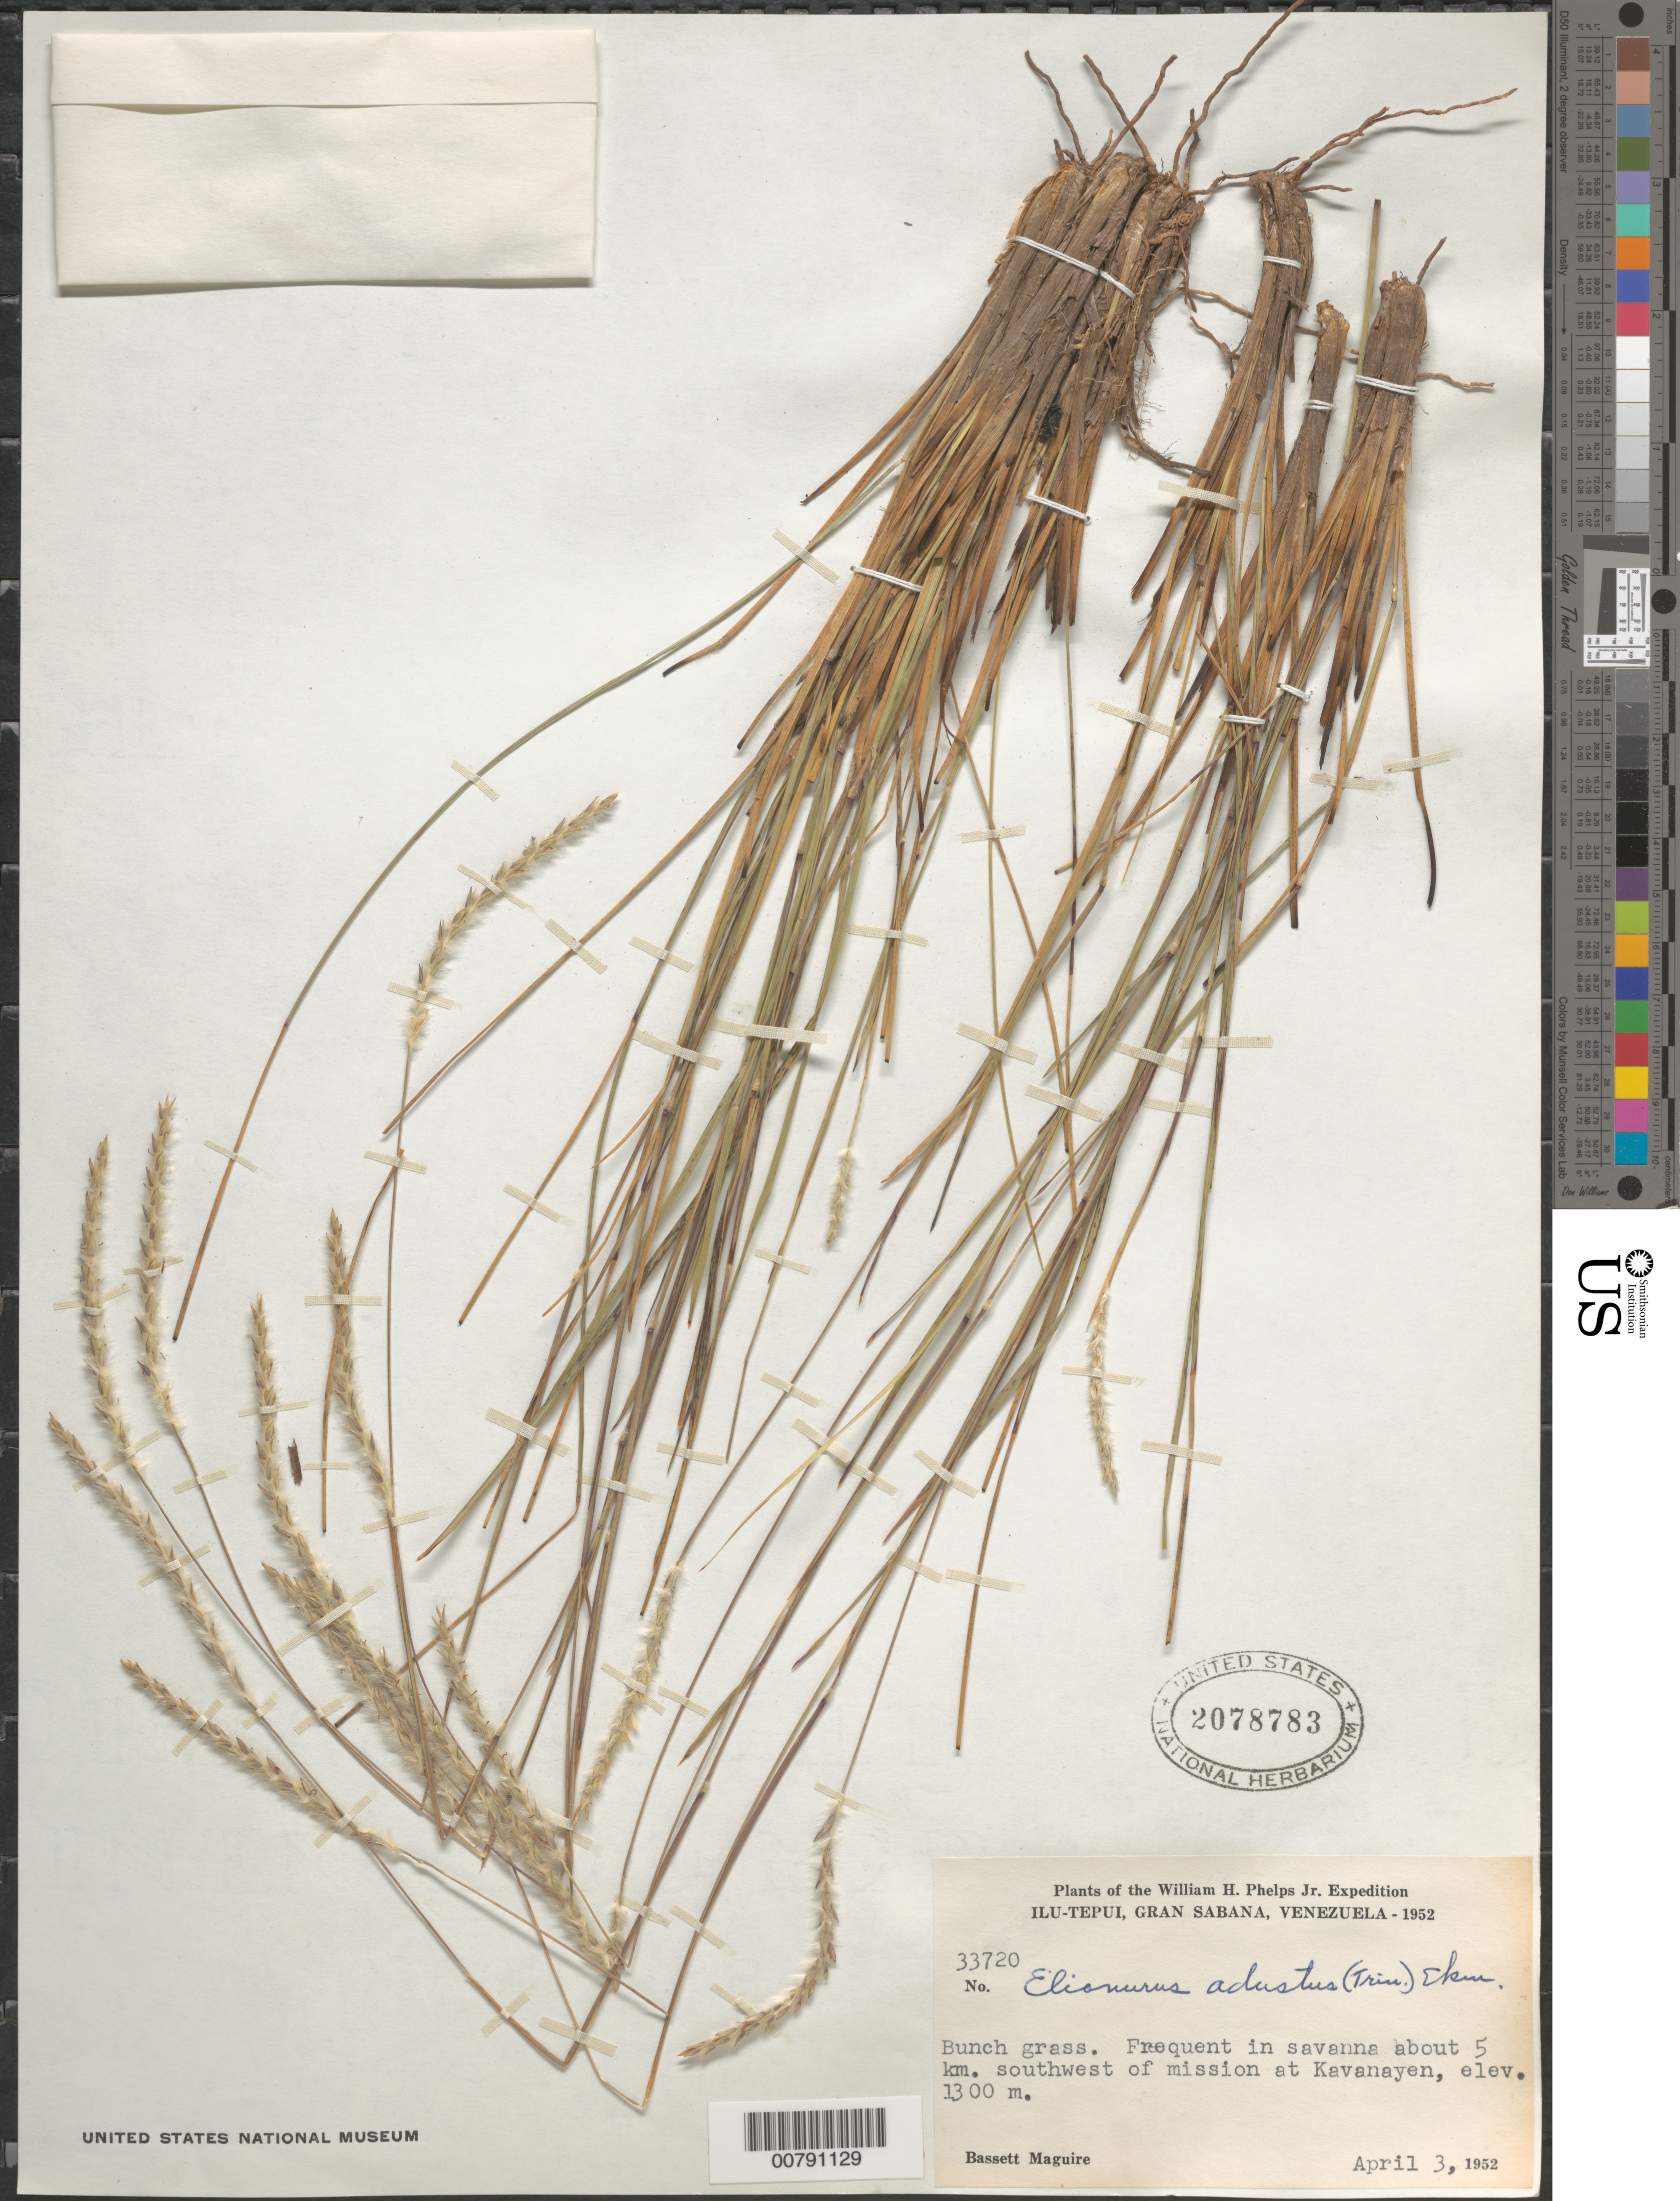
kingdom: Plantae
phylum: Tracheophyta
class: Liliopsida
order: Poales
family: Poaceae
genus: Elionurus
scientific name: Elionurus muticus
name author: (Spreng.) Kuntze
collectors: B. Maguire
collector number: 33720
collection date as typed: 3-Apr-52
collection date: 1952-04-03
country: Venezuela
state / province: Bolívar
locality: Gran Sabana, Ilu-tepuí, 5 km SW of Kavanayén Mission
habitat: Savanna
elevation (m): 1300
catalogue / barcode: US 2078783